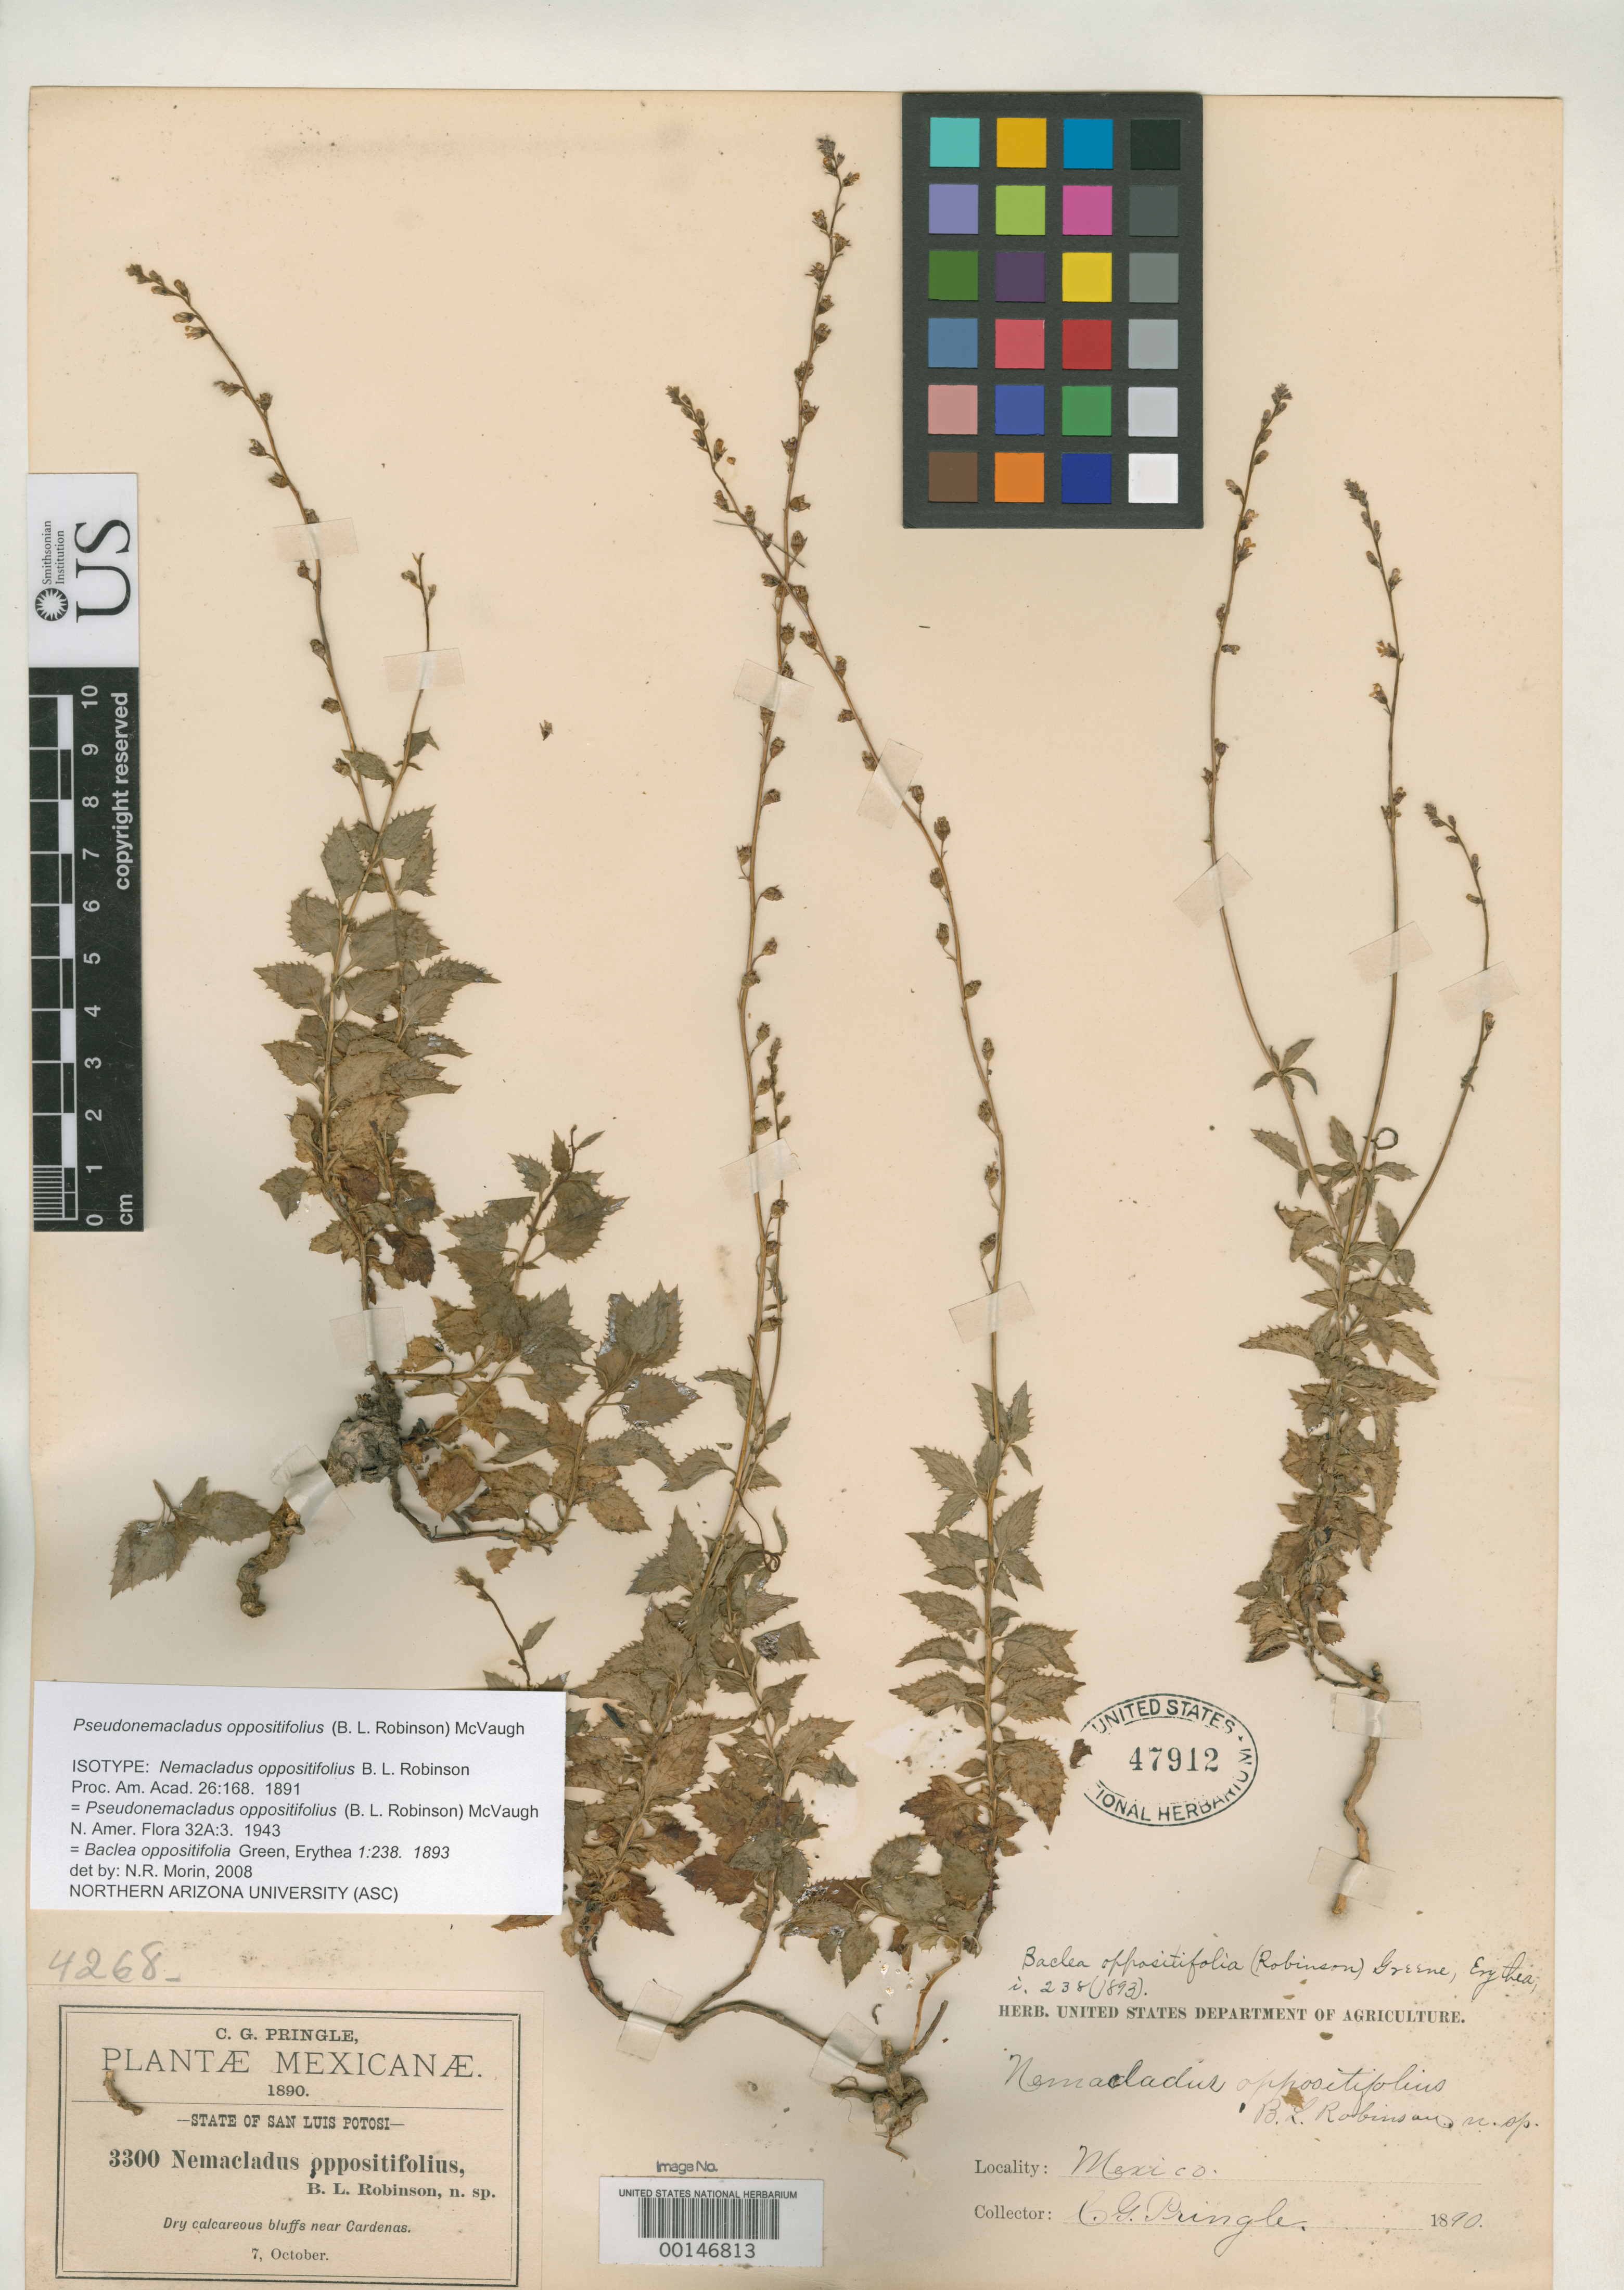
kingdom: Plantae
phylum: Tracheophyta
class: Magnoliopsida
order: Asterales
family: Campanulaceae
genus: Nemacladus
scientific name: Nemacladus oppositifolius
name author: B.L. Rob.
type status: Isotype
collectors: C. G. Pringle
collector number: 3300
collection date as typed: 07 Oct 1890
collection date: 1890-10-07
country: Mexico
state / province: San Luis Potosi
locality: Near Cardenas.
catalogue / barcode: US 47912